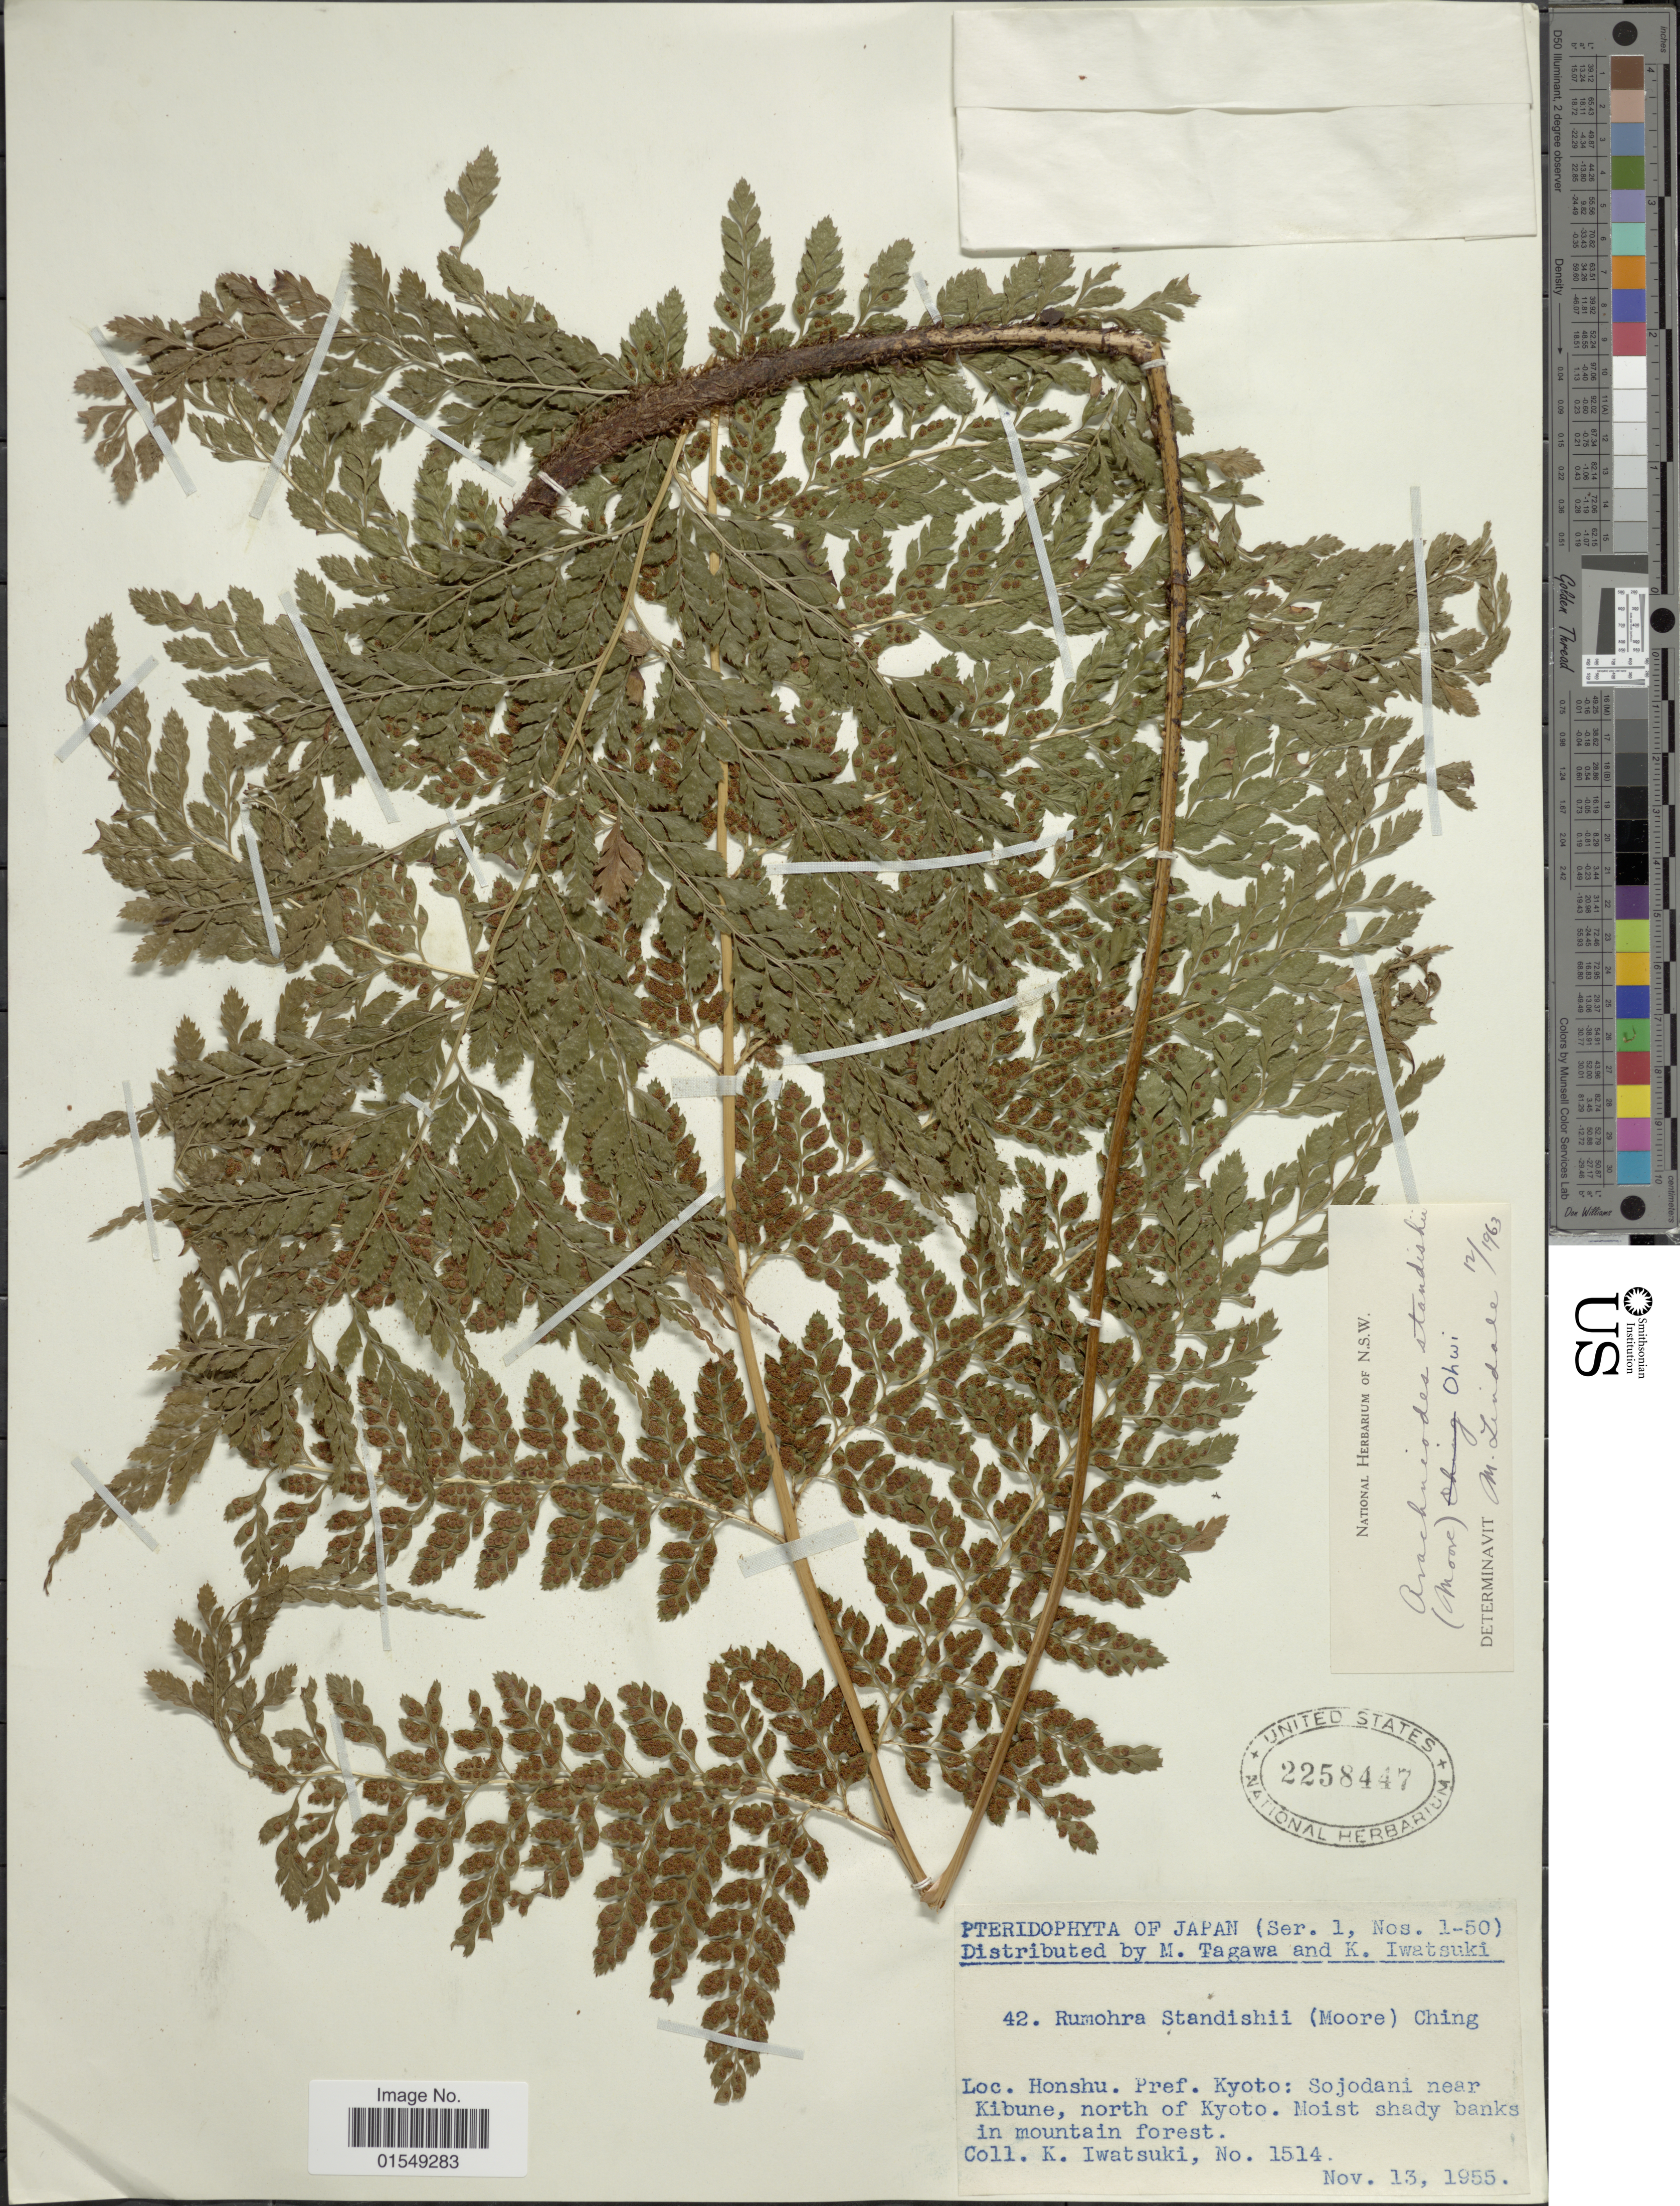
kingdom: Plantae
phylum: Tracheophyta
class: Polypodiopsida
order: Polypodiales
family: Dryopteridaceae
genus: Arachniodes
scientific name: Arachniodes standishii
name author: (T. Moore) Ohwi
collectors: K. Iwatsuki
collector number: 1514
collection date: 1955-11-13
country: Japan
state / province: Kyoto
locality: Honshu. Pref. Kyoto: Sojodani near Kibune, north of Kyoto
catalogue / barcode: US 2258447